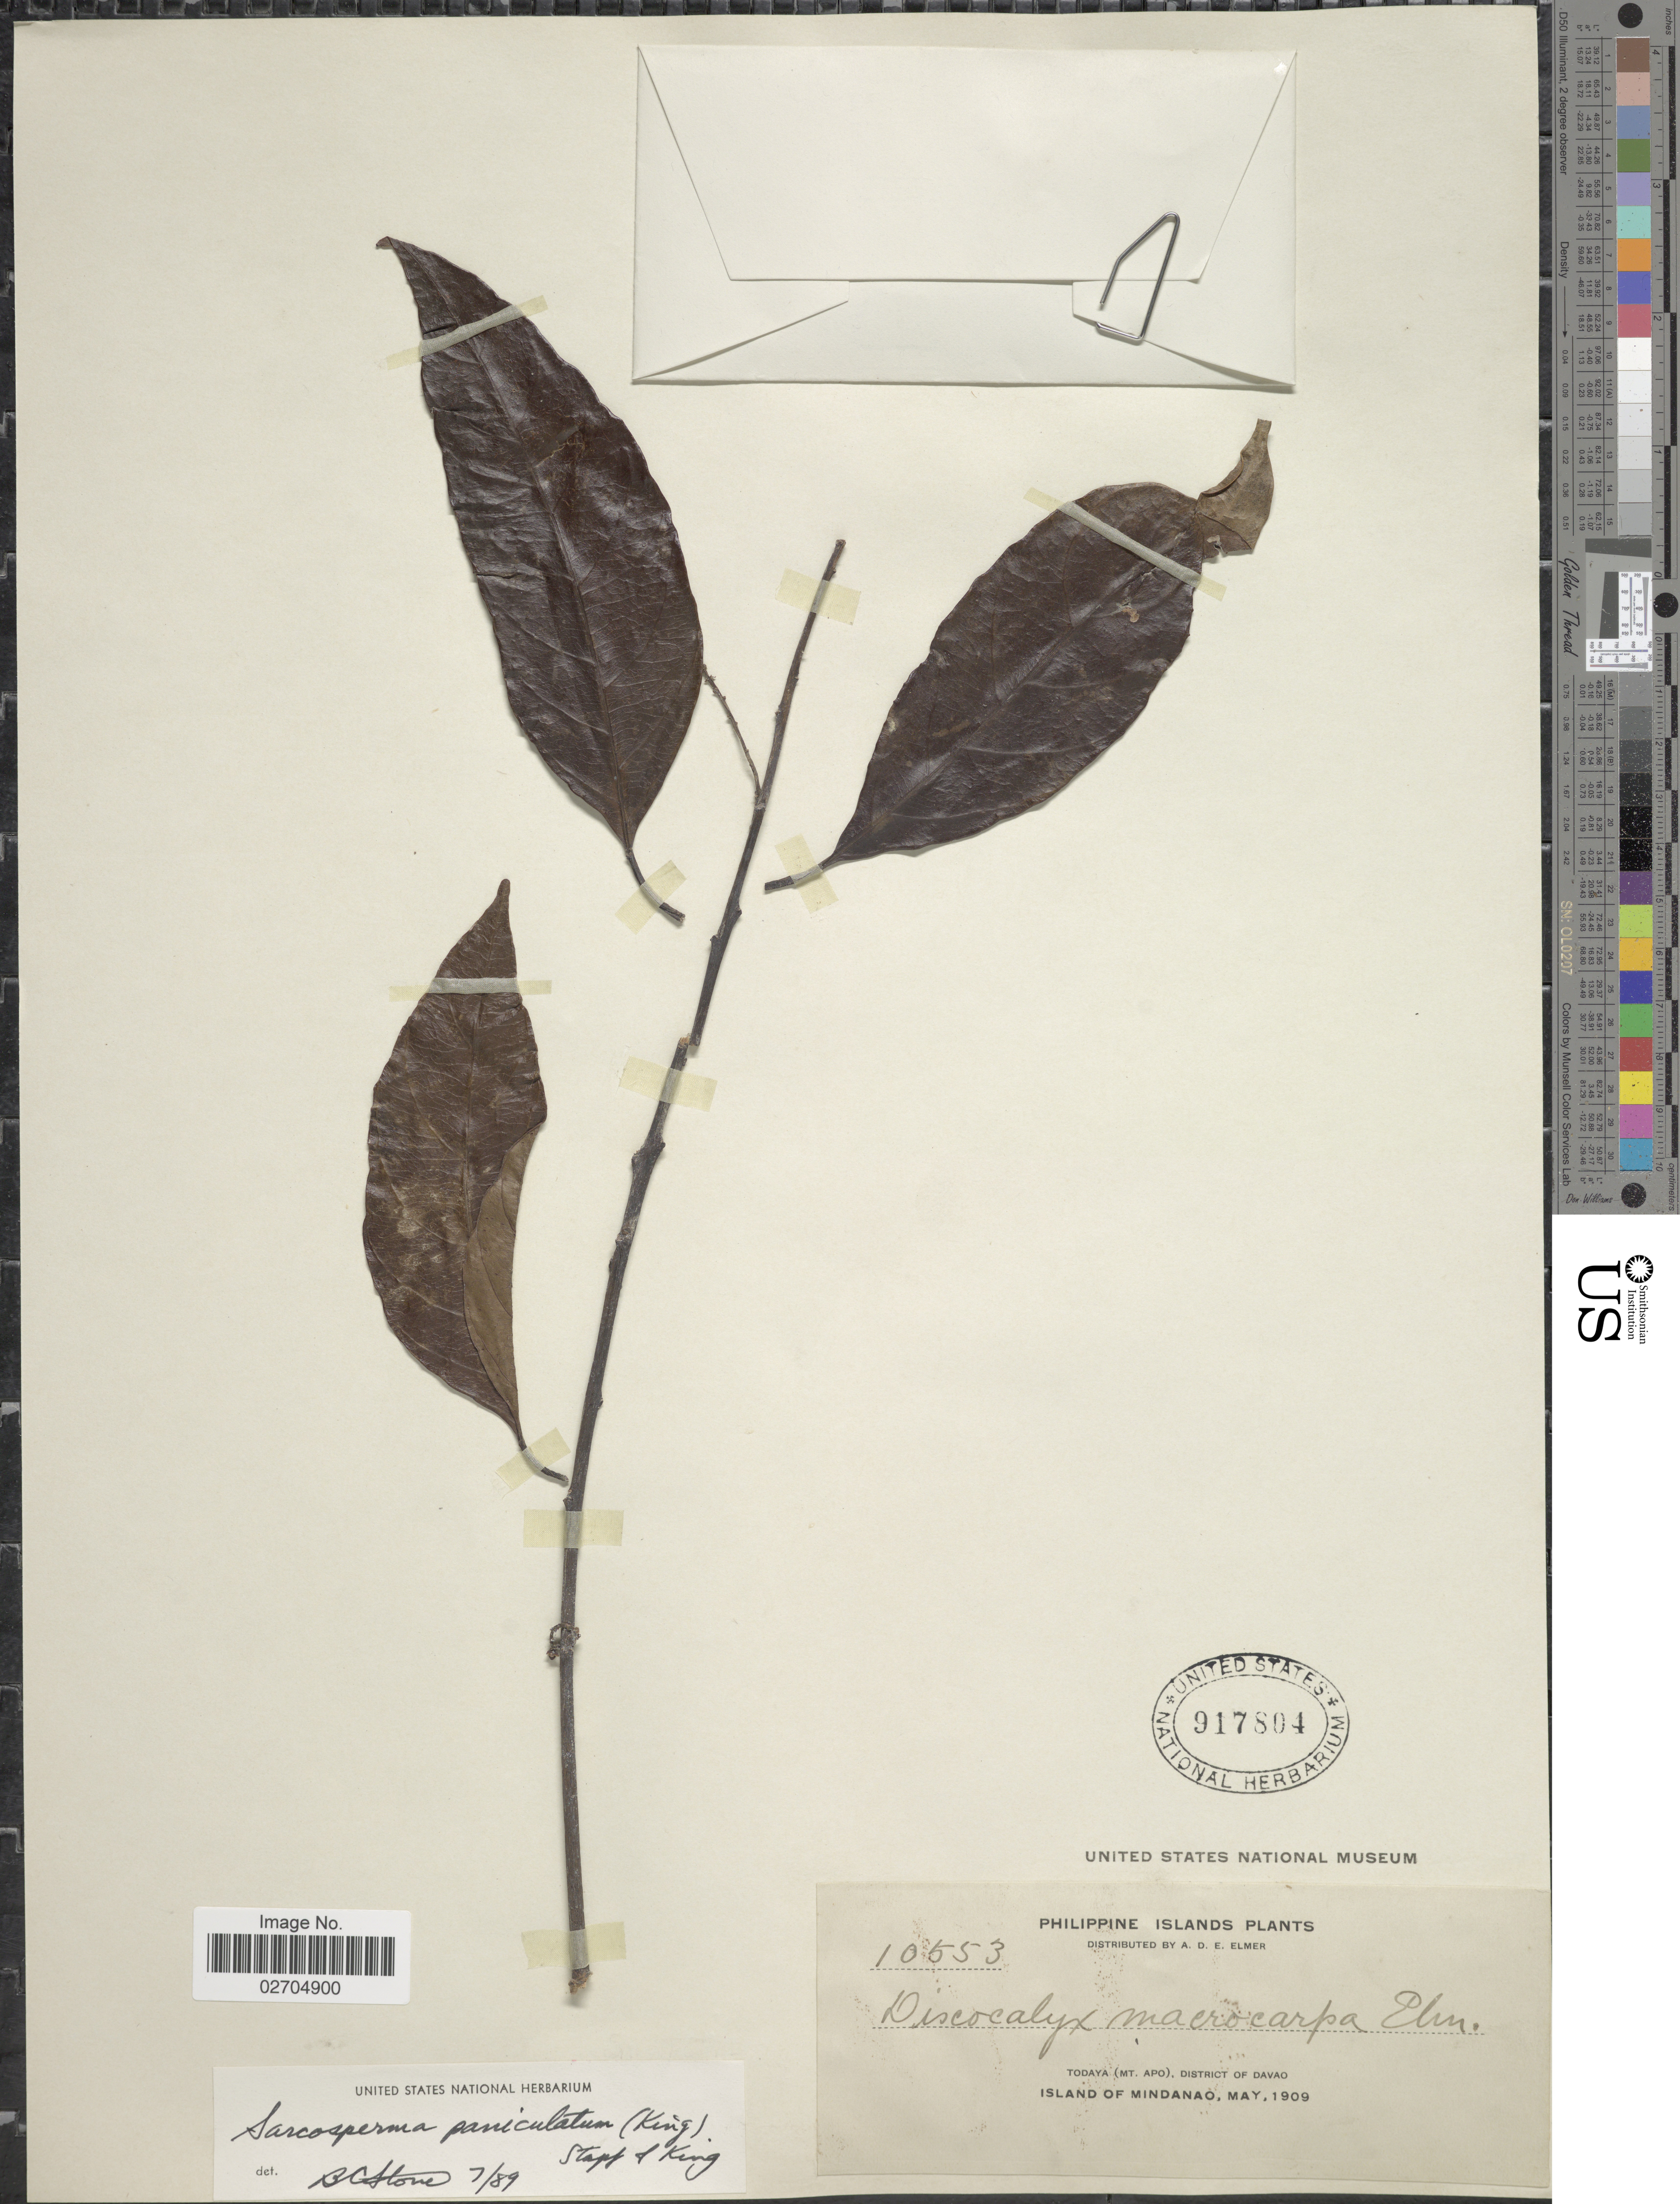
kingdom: Plantae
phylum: Tracheophyta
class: Magnoliopsida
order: Ericales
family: Sapotaceae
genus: Sarcosperma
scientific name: Sarcosperma paniculatum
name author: (R.M. King) Staph. & R.M. King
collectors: A. D. E. Elmer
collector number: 10553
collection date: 1909-05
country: Philippines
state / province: Davao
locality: Philippine Islands. Todaya (Mt. Apo), District of Davao. Island of Mindanao.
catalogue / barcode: US 917804